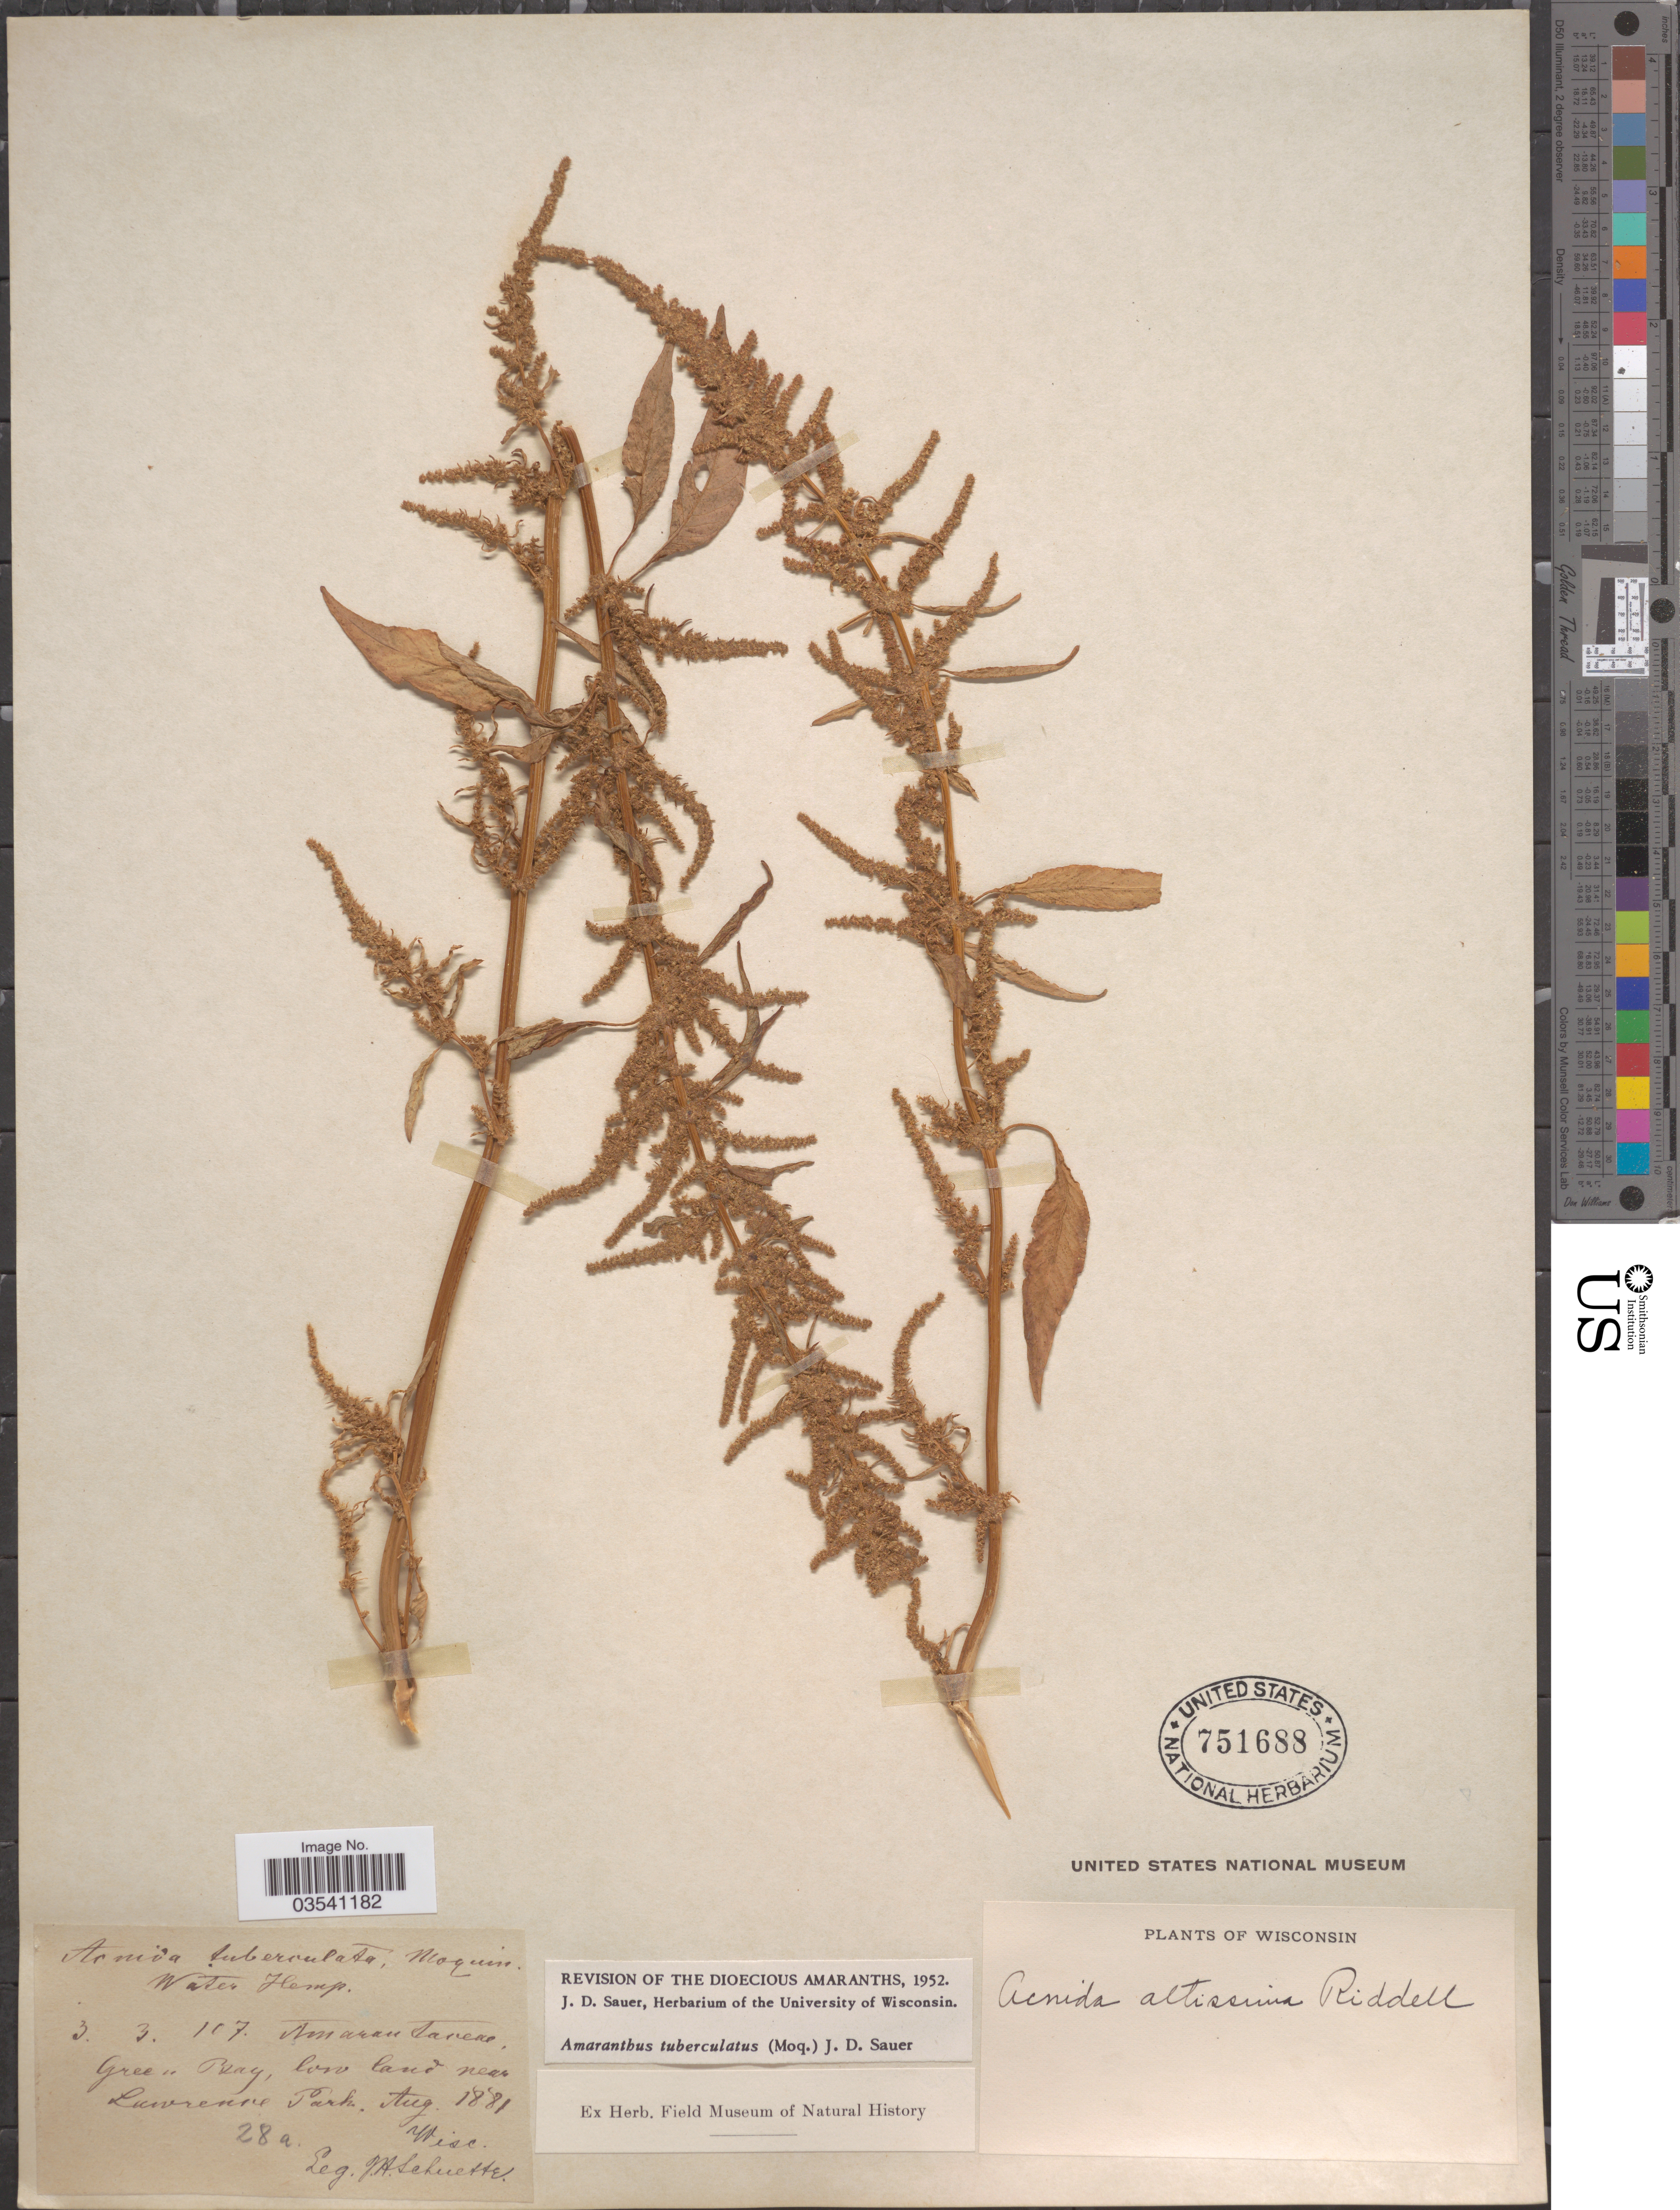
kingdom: Plantae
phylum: Tracheophyta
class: Magnoliopsida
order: Caryophyllales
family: Amaranthaceae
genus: Amaranthus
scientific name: Amaranthus tuberculatus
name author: (Moq.) J.D. Sauer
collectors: J. H. Schuette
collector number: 28a?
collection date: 1881-08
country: United States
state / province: Wisconsin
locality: Green Bay, low land near Lawrence Park.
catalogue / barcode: US 751688